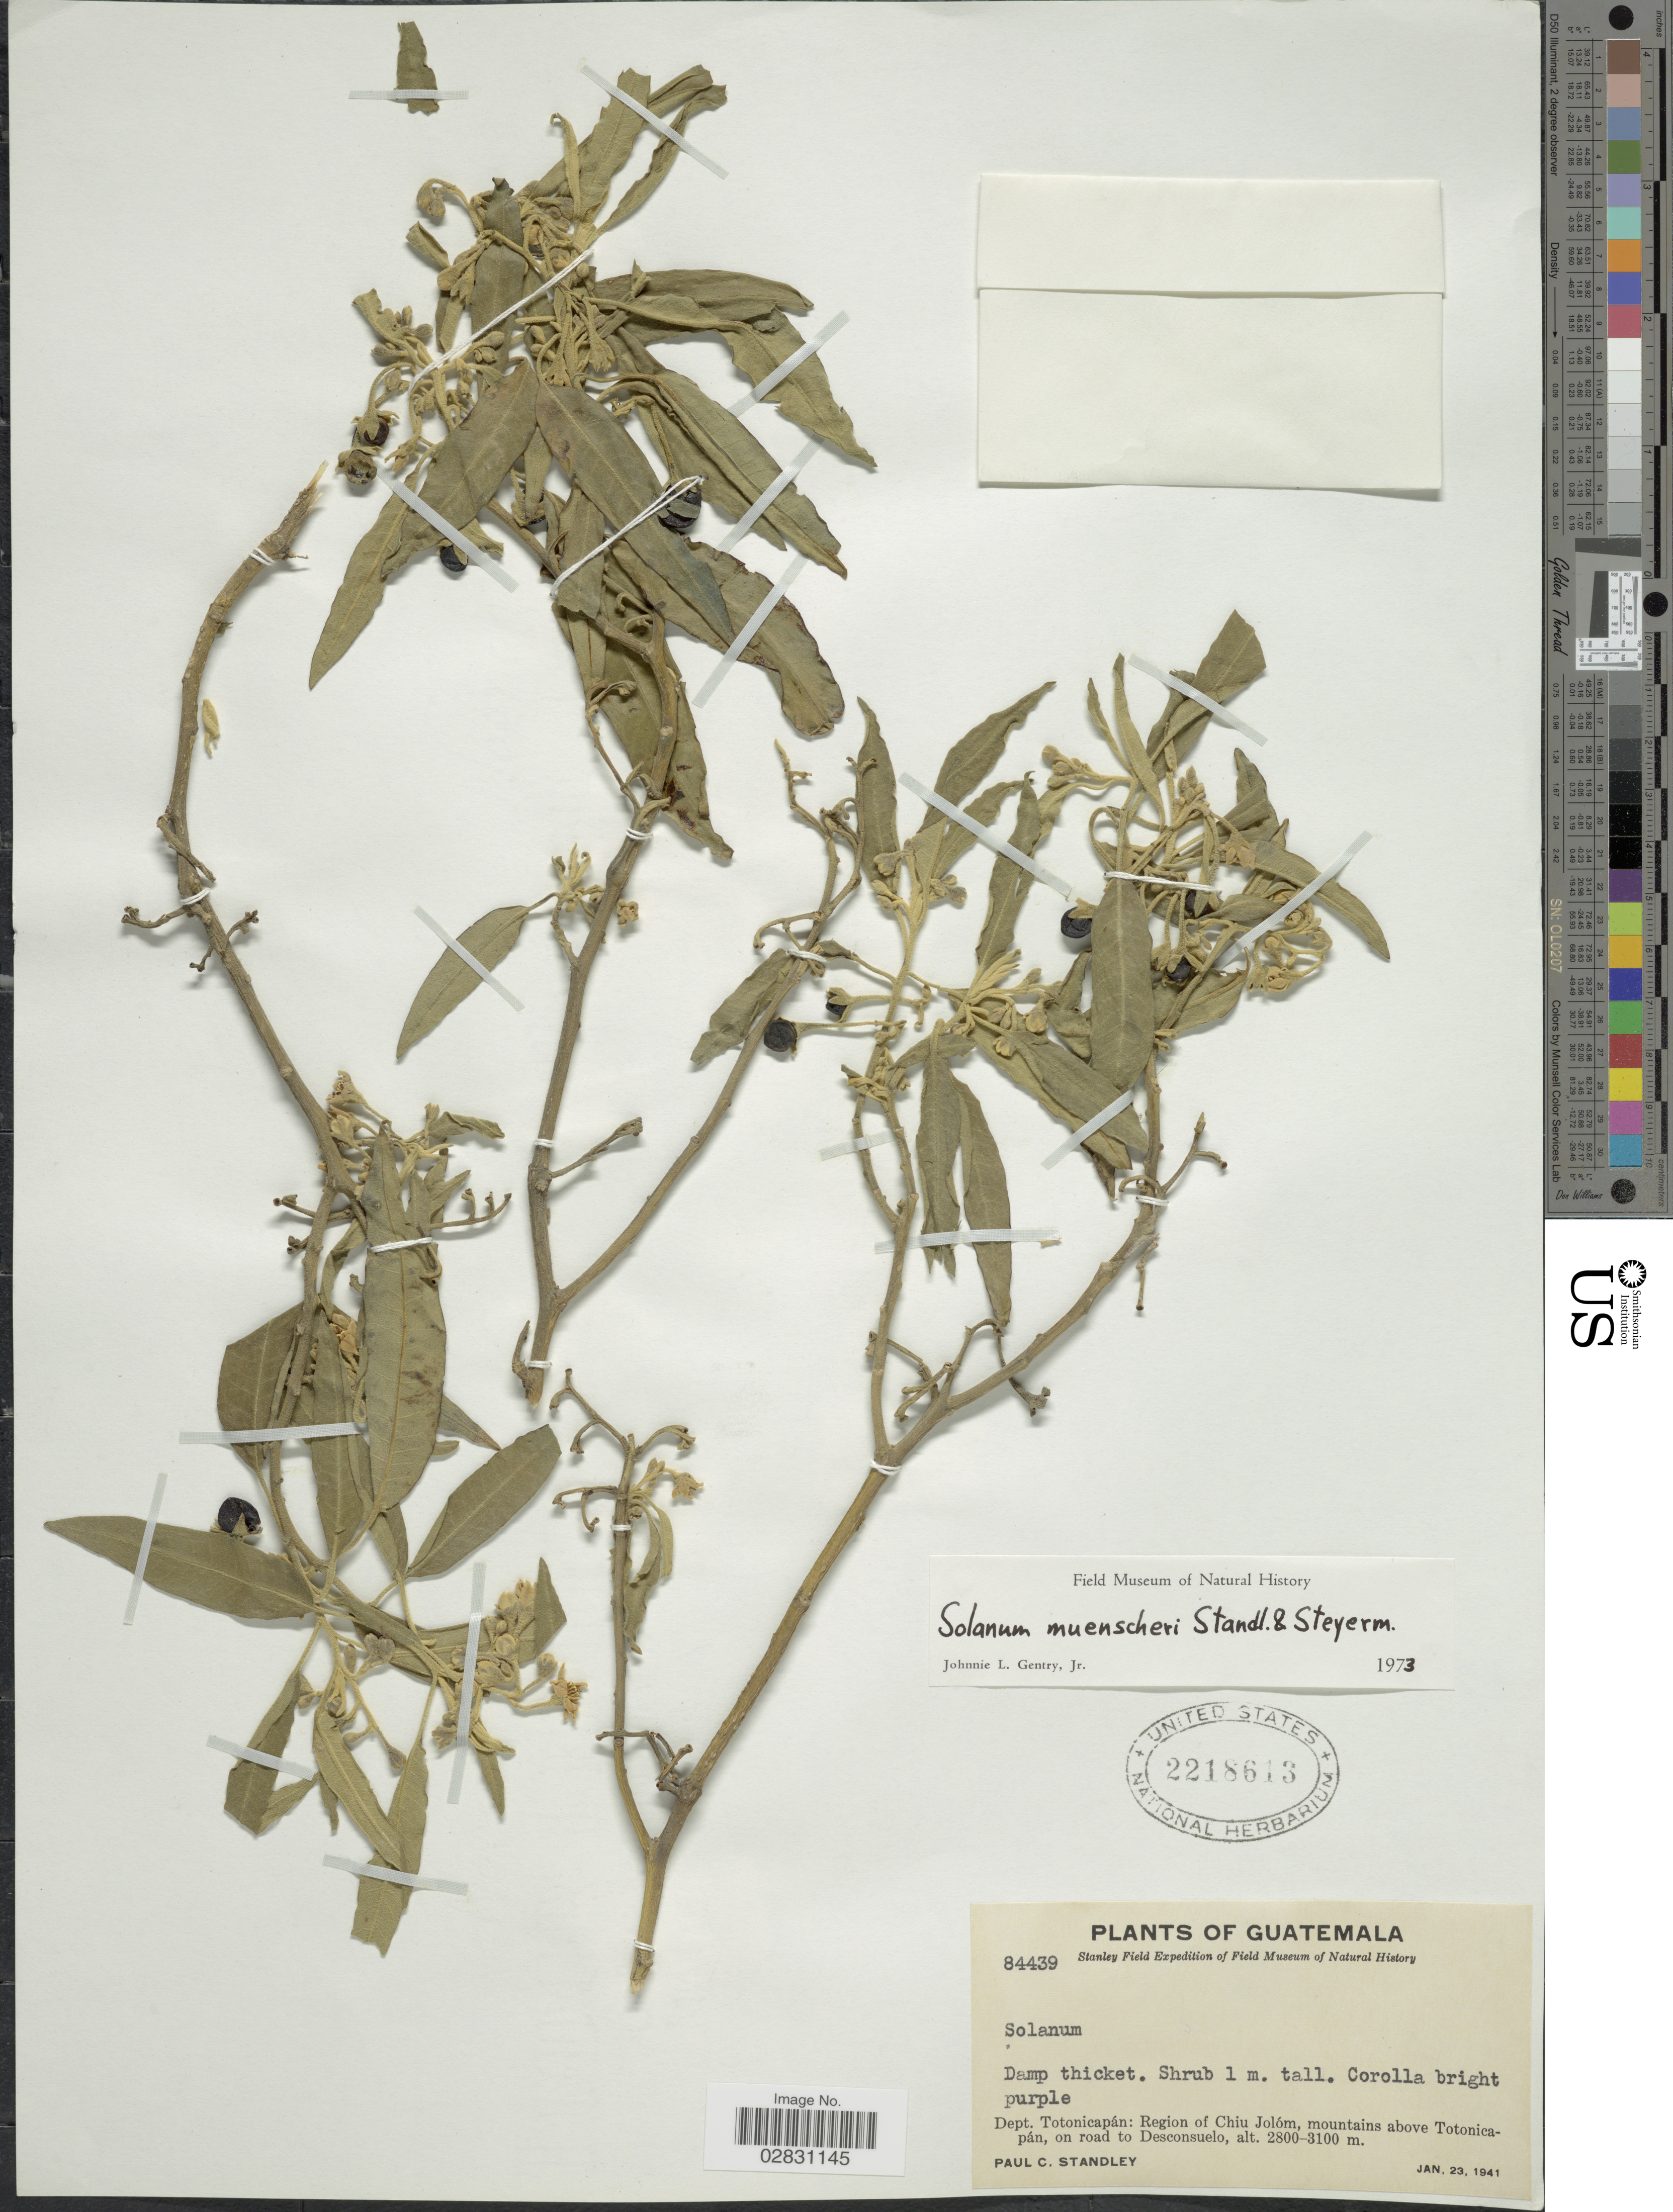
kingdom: Plantae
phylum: Tracheophyta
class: Magnoliopsida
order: Solanales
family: Solanaceae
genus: Solanum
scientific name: Solanum muenscheri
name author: Standl. & Steyerm.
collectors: P. C. Standley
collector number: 84439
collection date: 1941-01-23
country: Guatemala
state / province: Totonicapan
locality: Dept. Totonicapán: Region of Chiu Jolóm, mountains above Totonicapán, on road to Desconsuelo.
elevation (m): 2800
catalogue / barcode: US 2218613